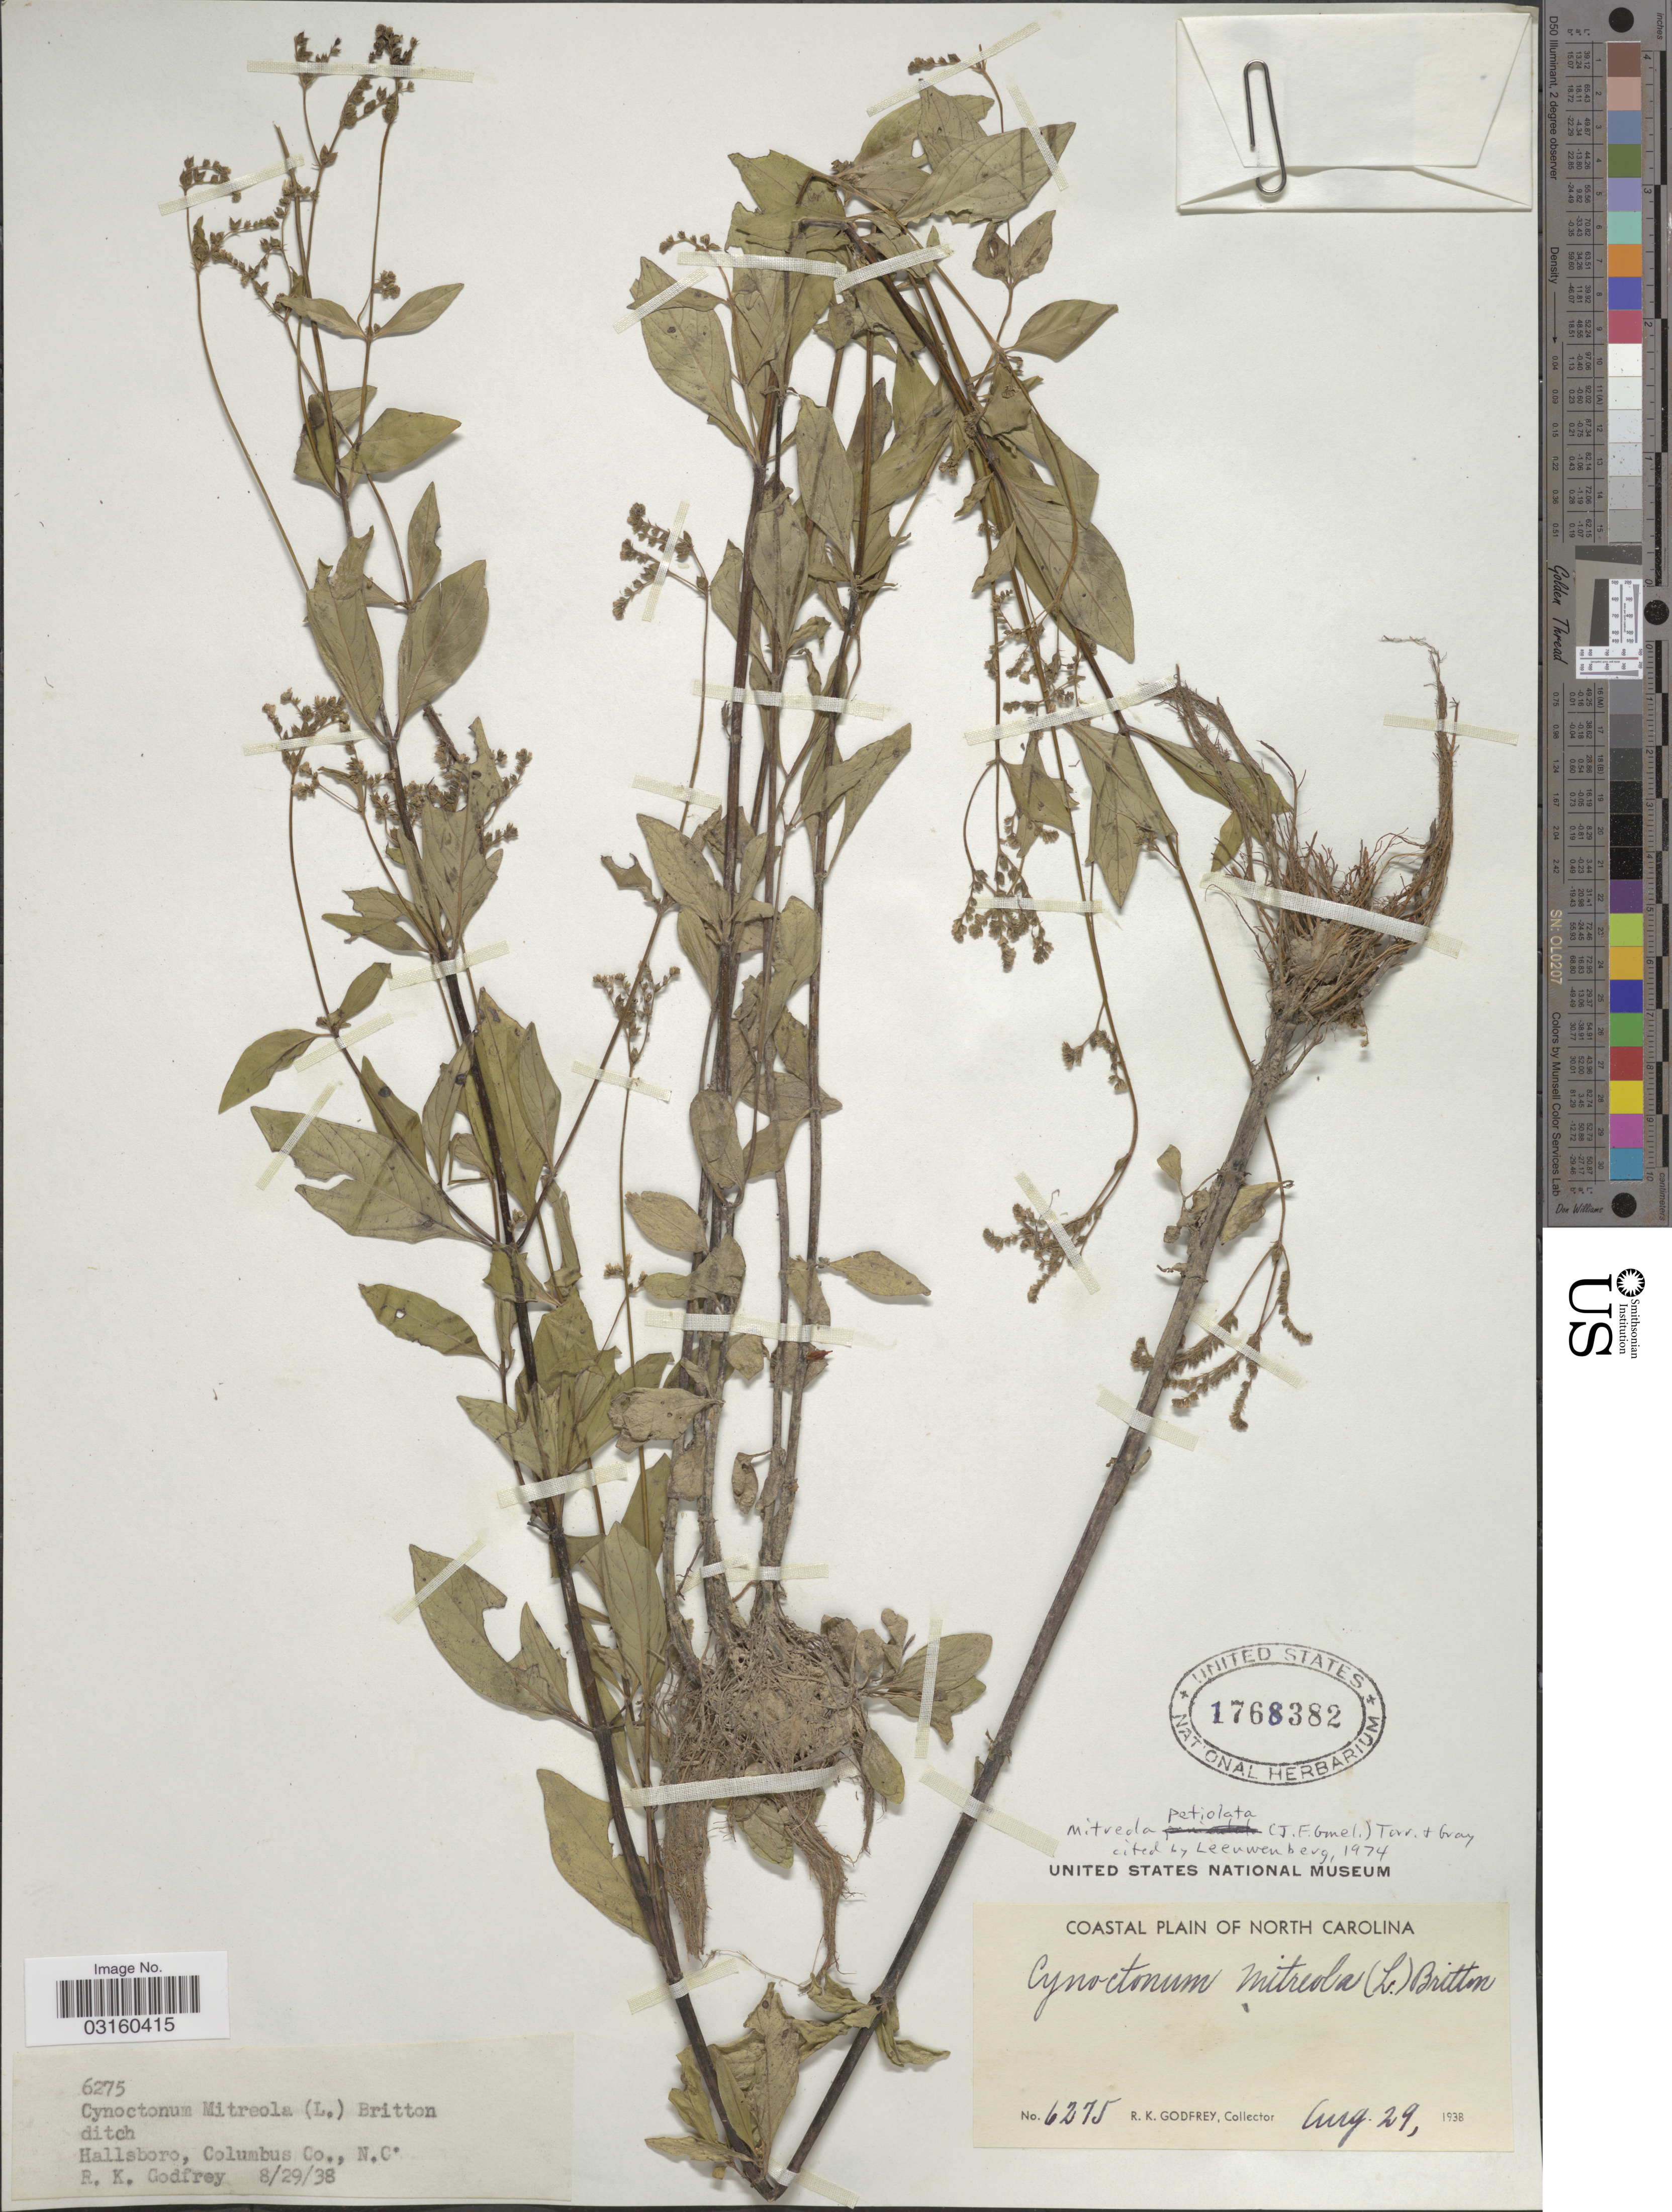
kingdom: Plantae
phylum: Tracheophyta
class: Magnoliopsida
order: Gentianales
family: Loganiaceae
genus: Mitreola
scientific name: Mitreola petiolata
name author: (J.F. Gmel.) Torr. & A. Gray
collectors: R. K. Godfrey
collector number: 6275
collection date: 1938-08-29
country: United States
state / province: North Carolina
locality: Coastal Plain of North Carolina, Hallsboro, Columbus Co.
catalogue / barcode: US 1768382